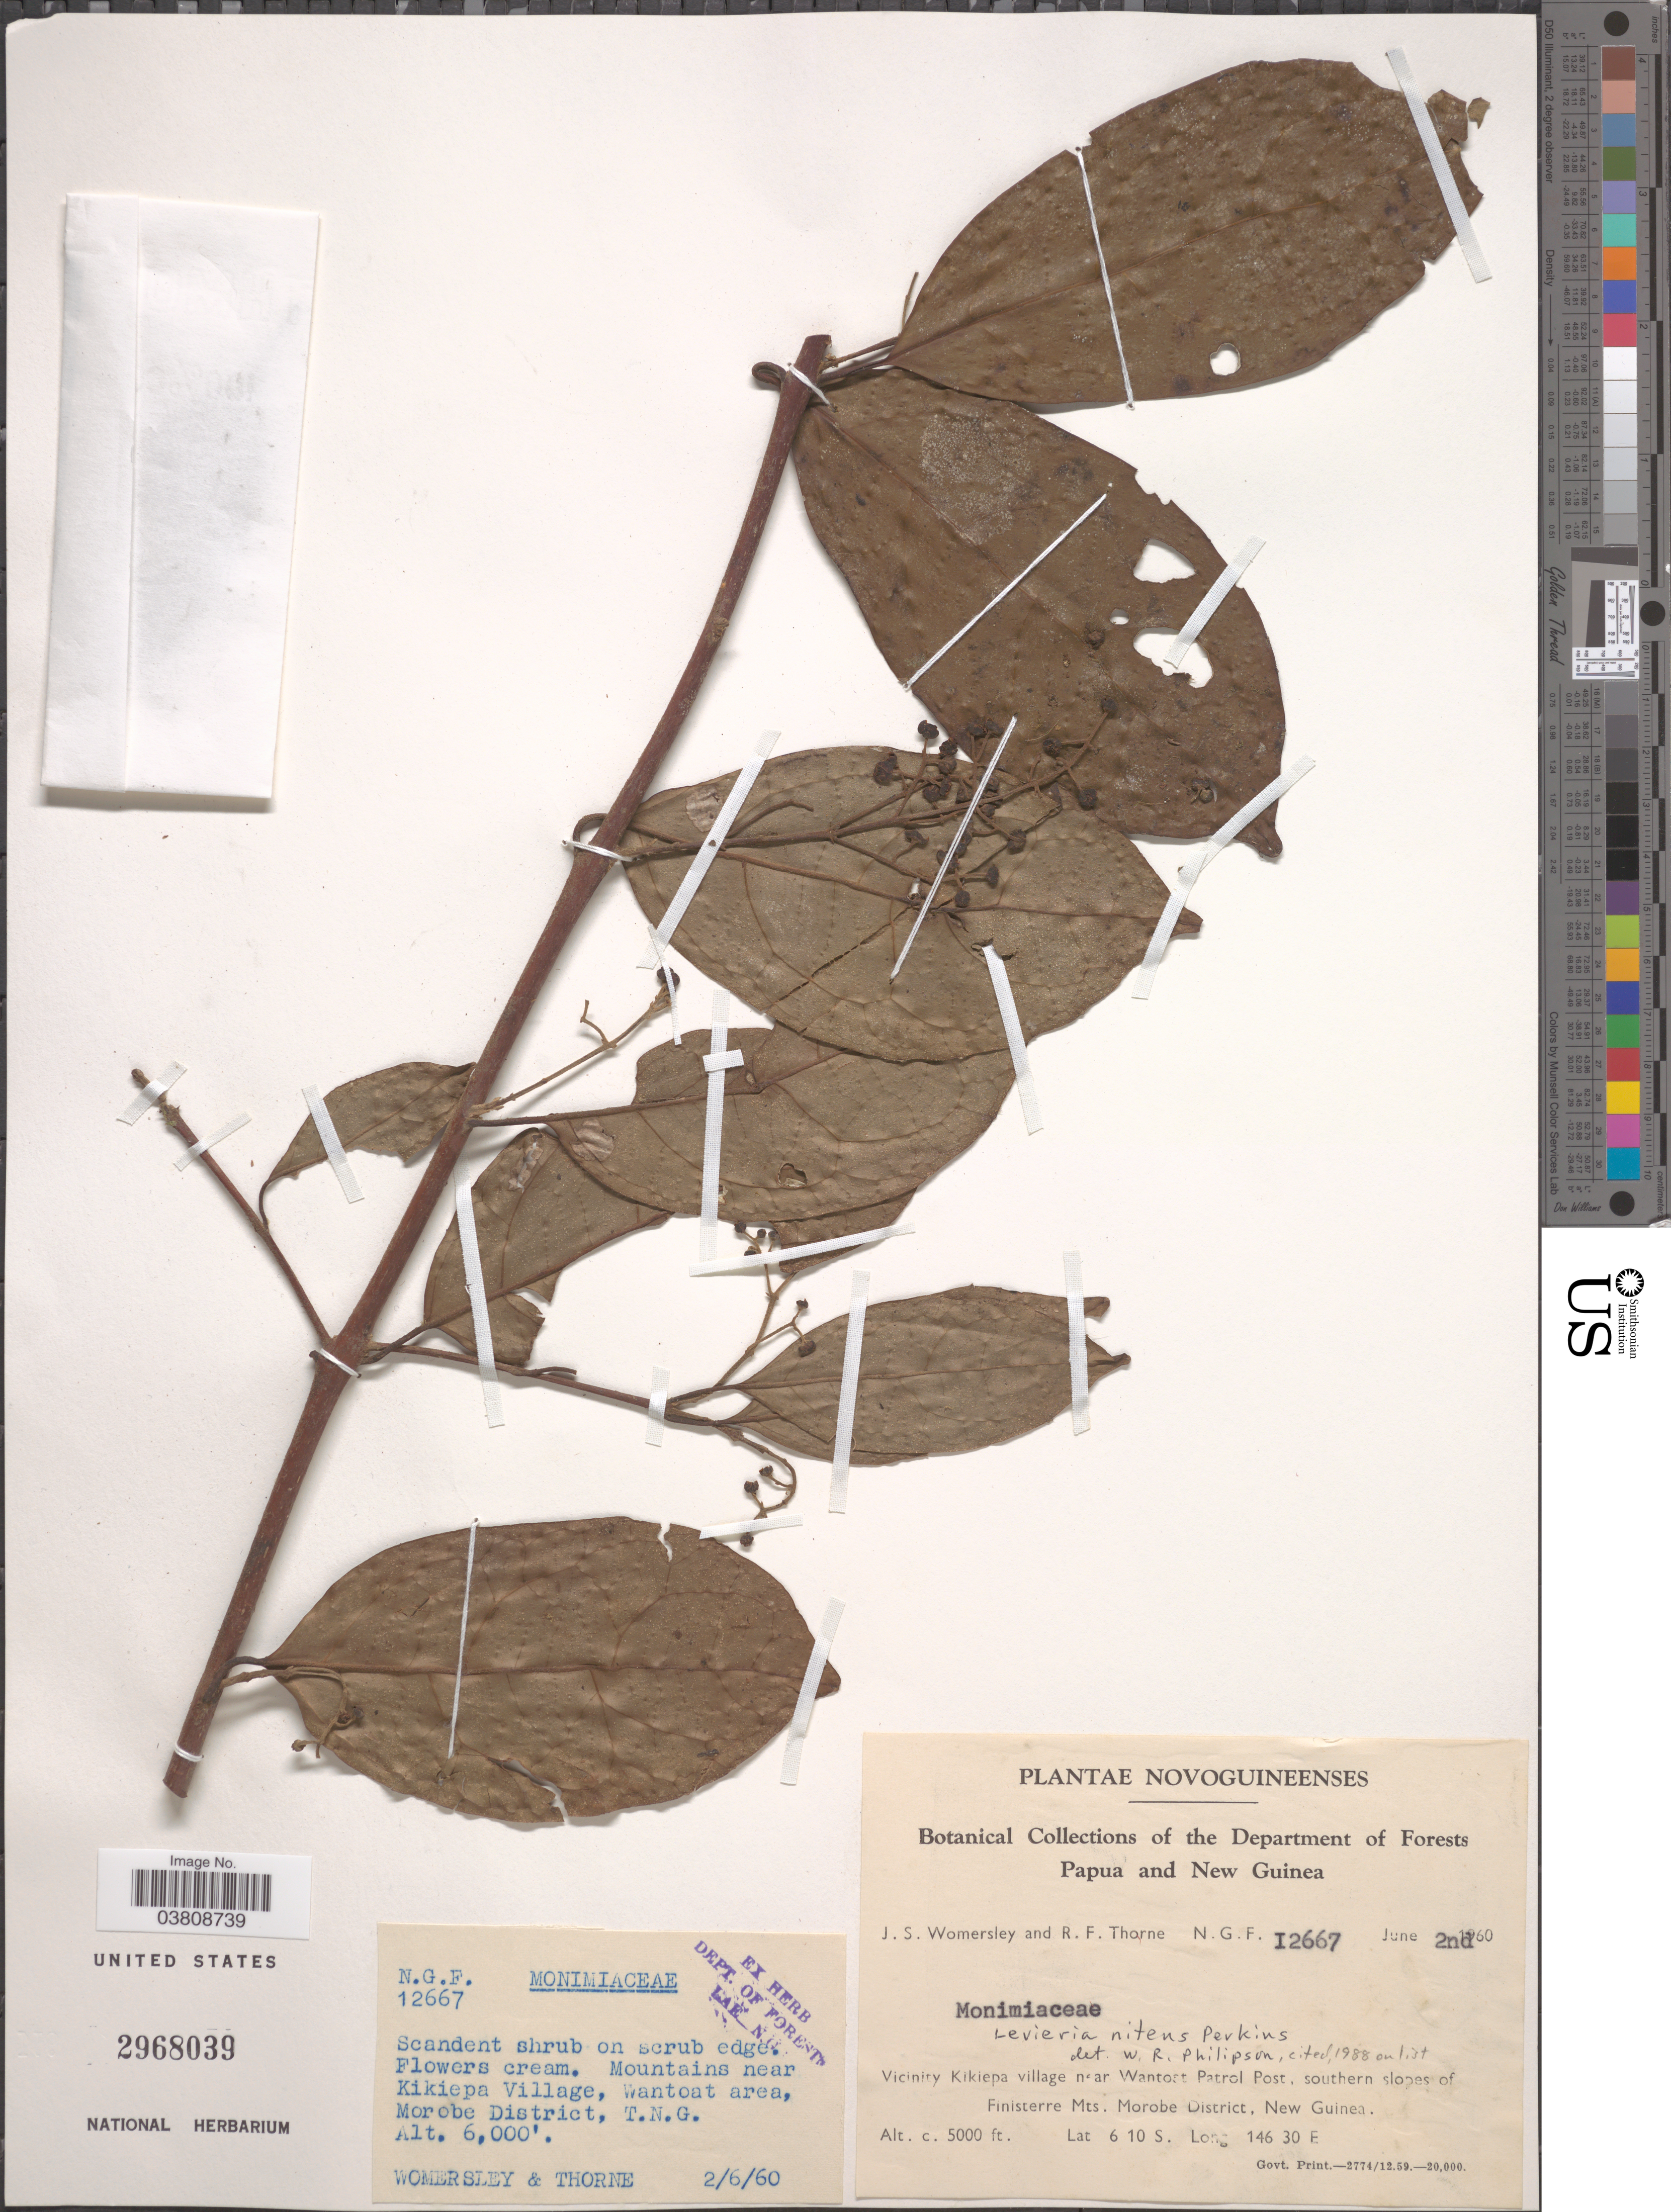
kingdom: Plantae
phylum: Tracheophyta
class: Magnoliopsida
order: Laurales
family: Monimiaceae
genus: Levieria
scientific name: Levieria nitens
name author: Perkins in Engl.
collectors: J. S. Womersley & R. Thorne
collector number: NGF12667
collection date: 1960-06-02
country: Papua New Guinea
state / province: Morobe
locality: Mountains near Kikiepa Village, Wantoat area, Morobe District, T.N.G. Vicinity of Kikiepa village near Wantoat Patrol Post, southern slopes of Finisterre Mts. Morobe District, New Guinea.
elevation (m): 1524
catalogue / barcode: US 2968039